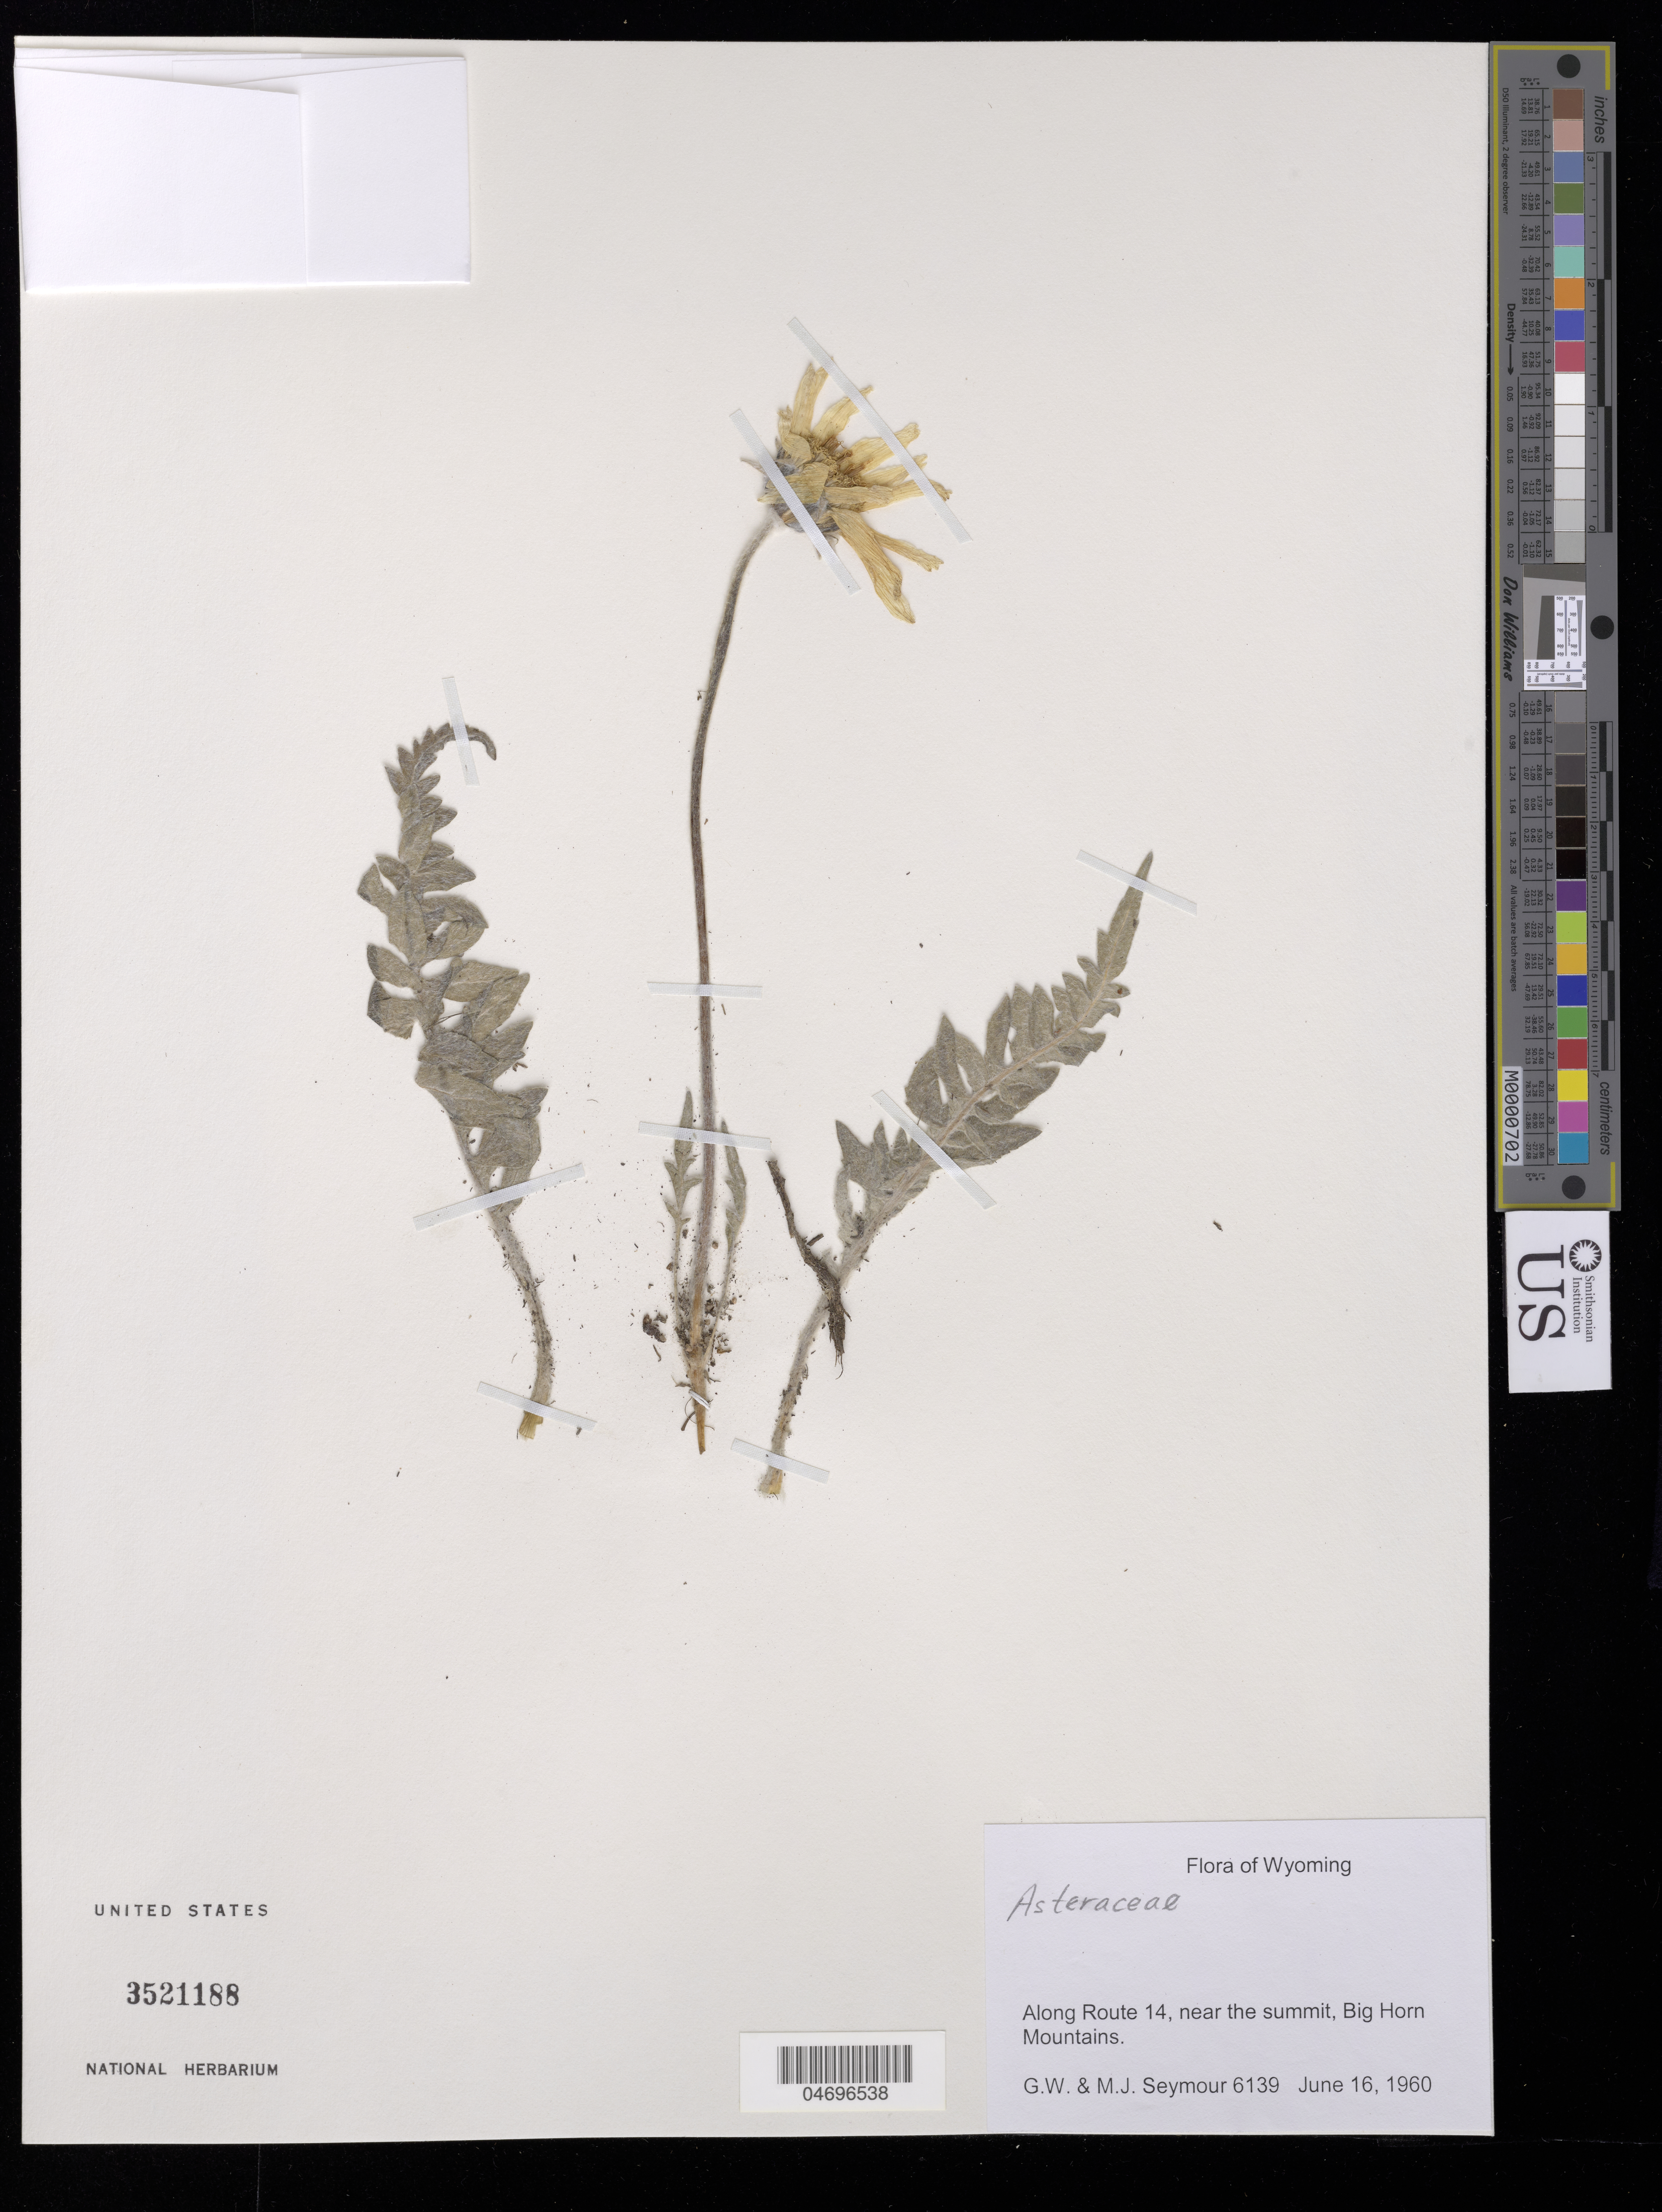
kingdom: Plantae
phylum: Tracheophyta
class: Magnoliopsida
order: Asterales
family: Asteraceae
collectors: G. Seymour & M. Seymour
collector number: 6139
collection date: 1960-06-16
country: United States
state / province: Wyoming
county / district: Big Horn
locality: Along Route 14, near the summit, Big Horn Mountains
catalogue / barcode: US 3521188